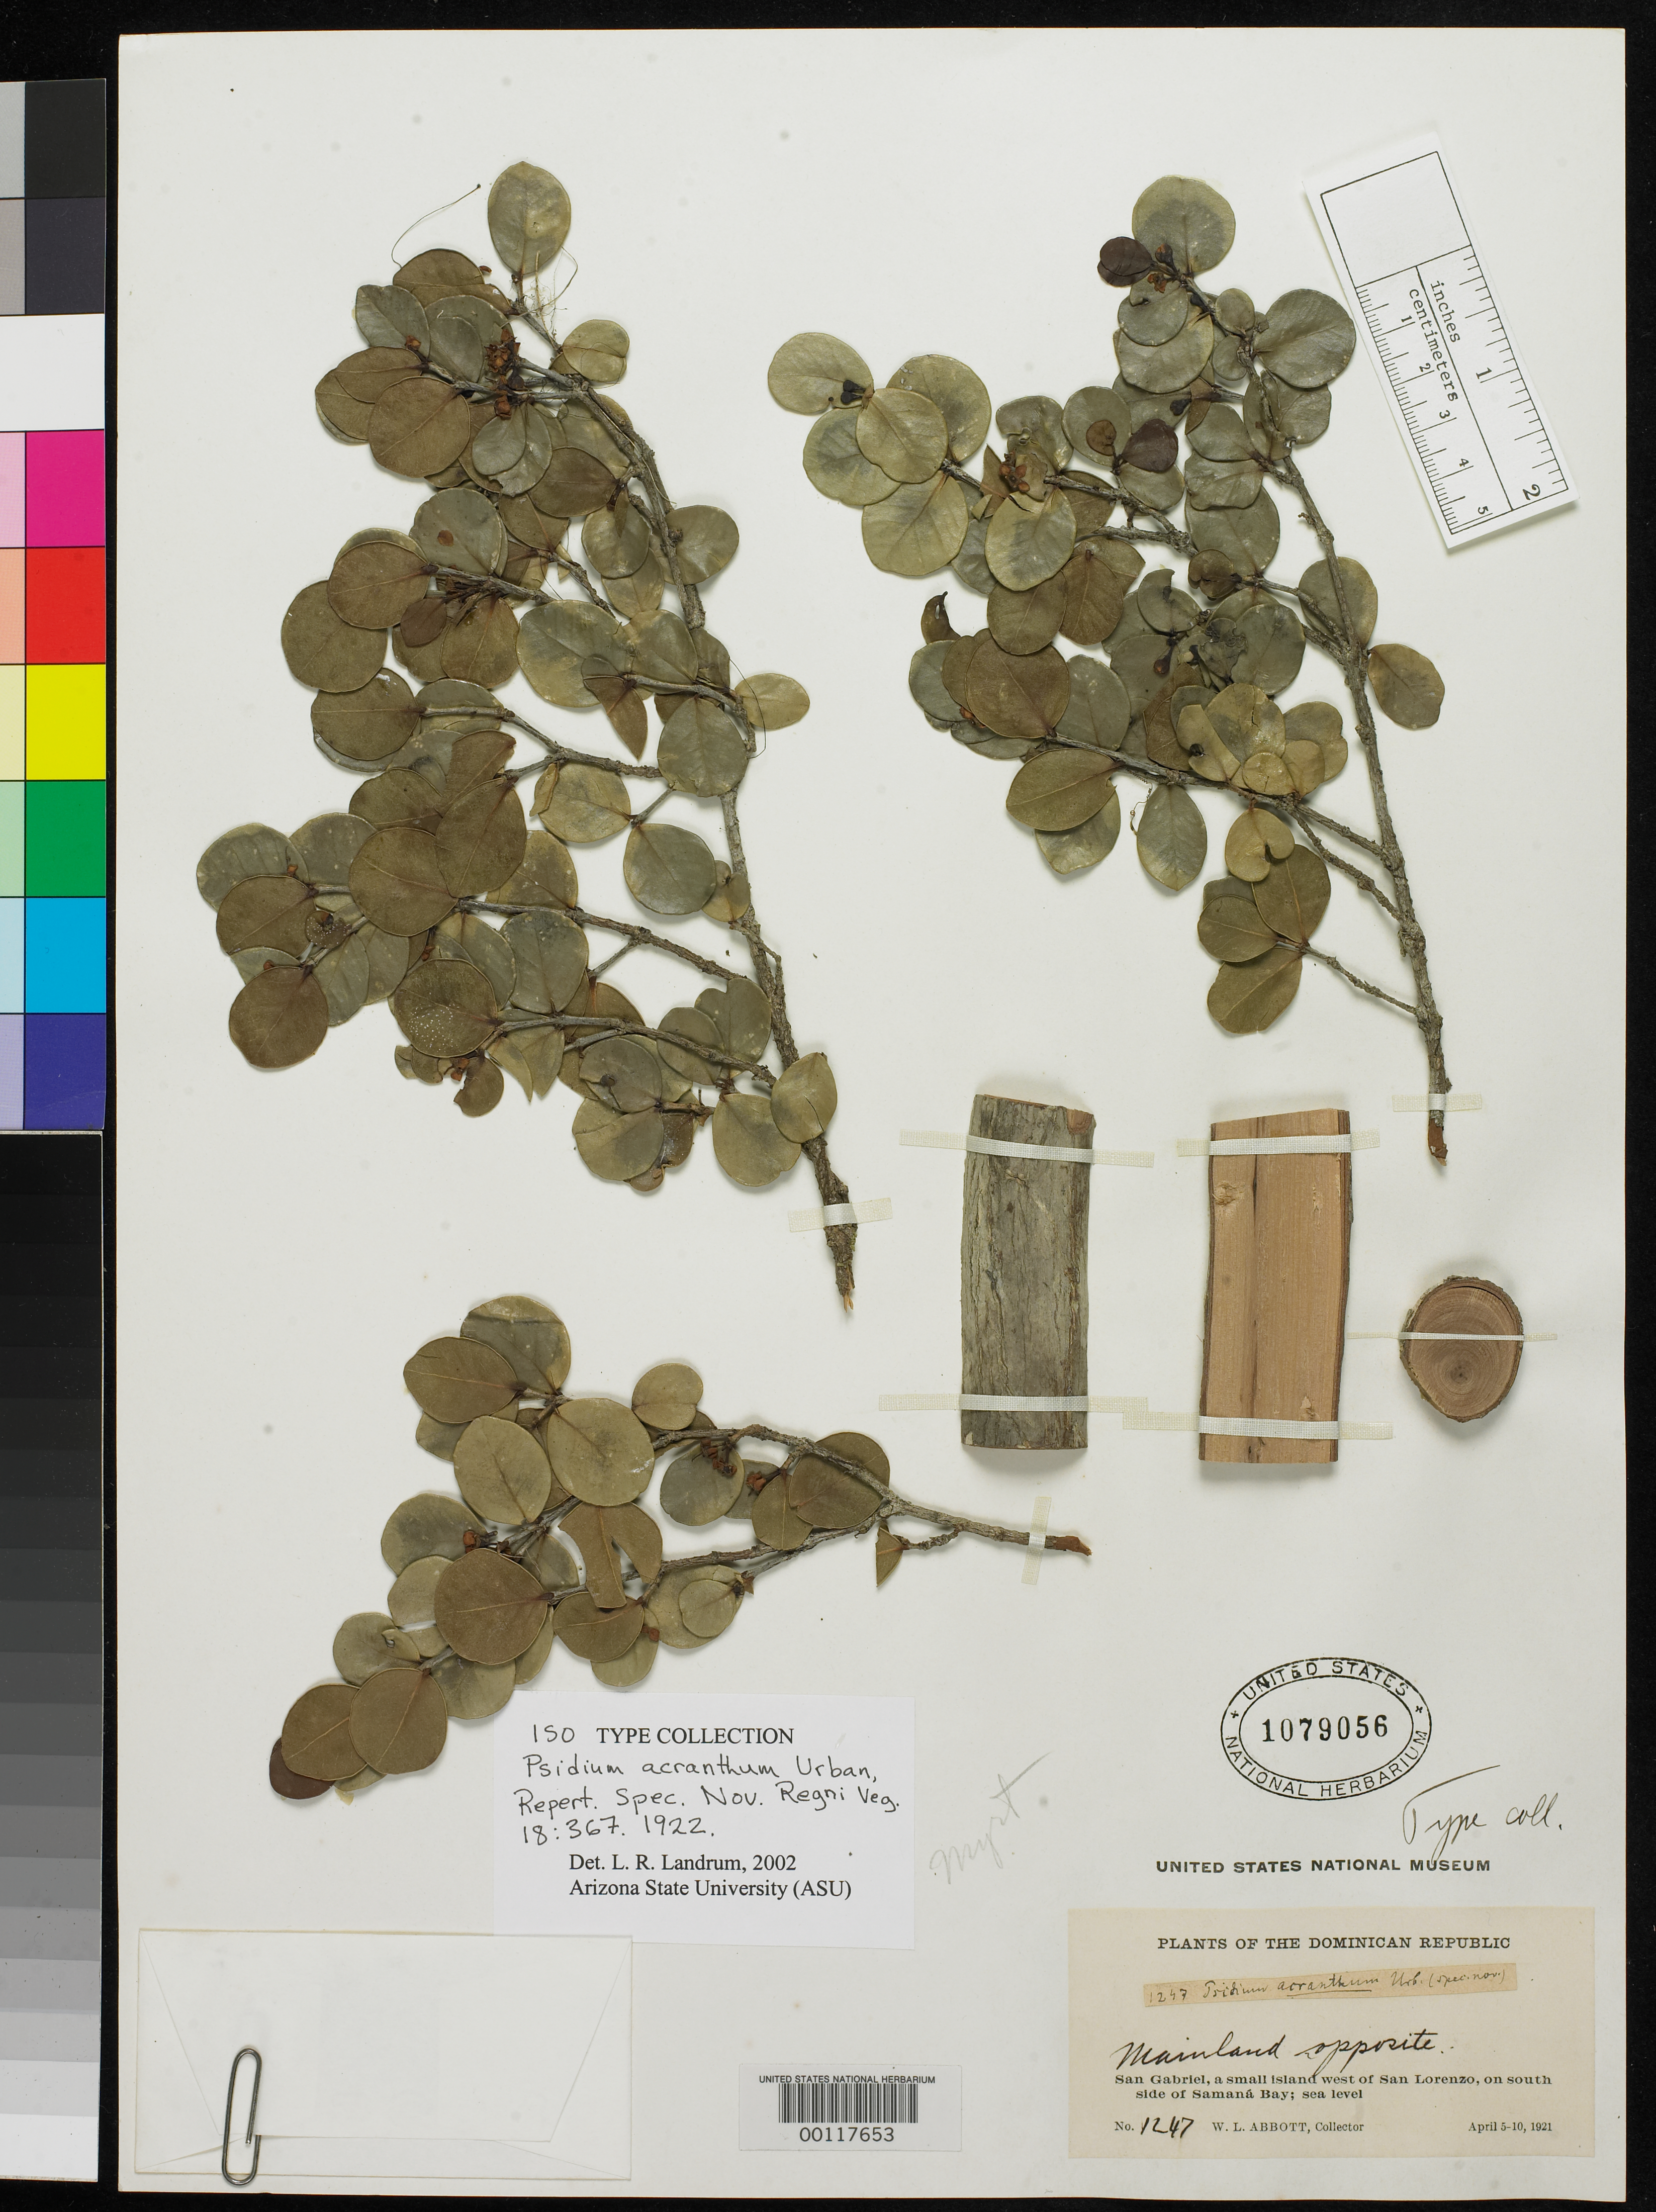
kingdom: Plantae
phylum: Tracheophyta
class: Magnoliopsida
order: Myrtales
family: Myrtaceae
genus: Psidium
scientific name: Psidium acranthum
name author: Urb.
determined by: Landrum, L. R.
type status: Isotype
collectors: W. L. Abbott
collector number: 1247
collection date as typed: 05 Apr 1921 to 10 Apr 1921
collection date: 1921-04-05/1921-04-10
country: Dominican Republic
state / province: Samaná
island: Hispaniola Island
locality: San Gabriel.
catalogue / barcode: US 1079056